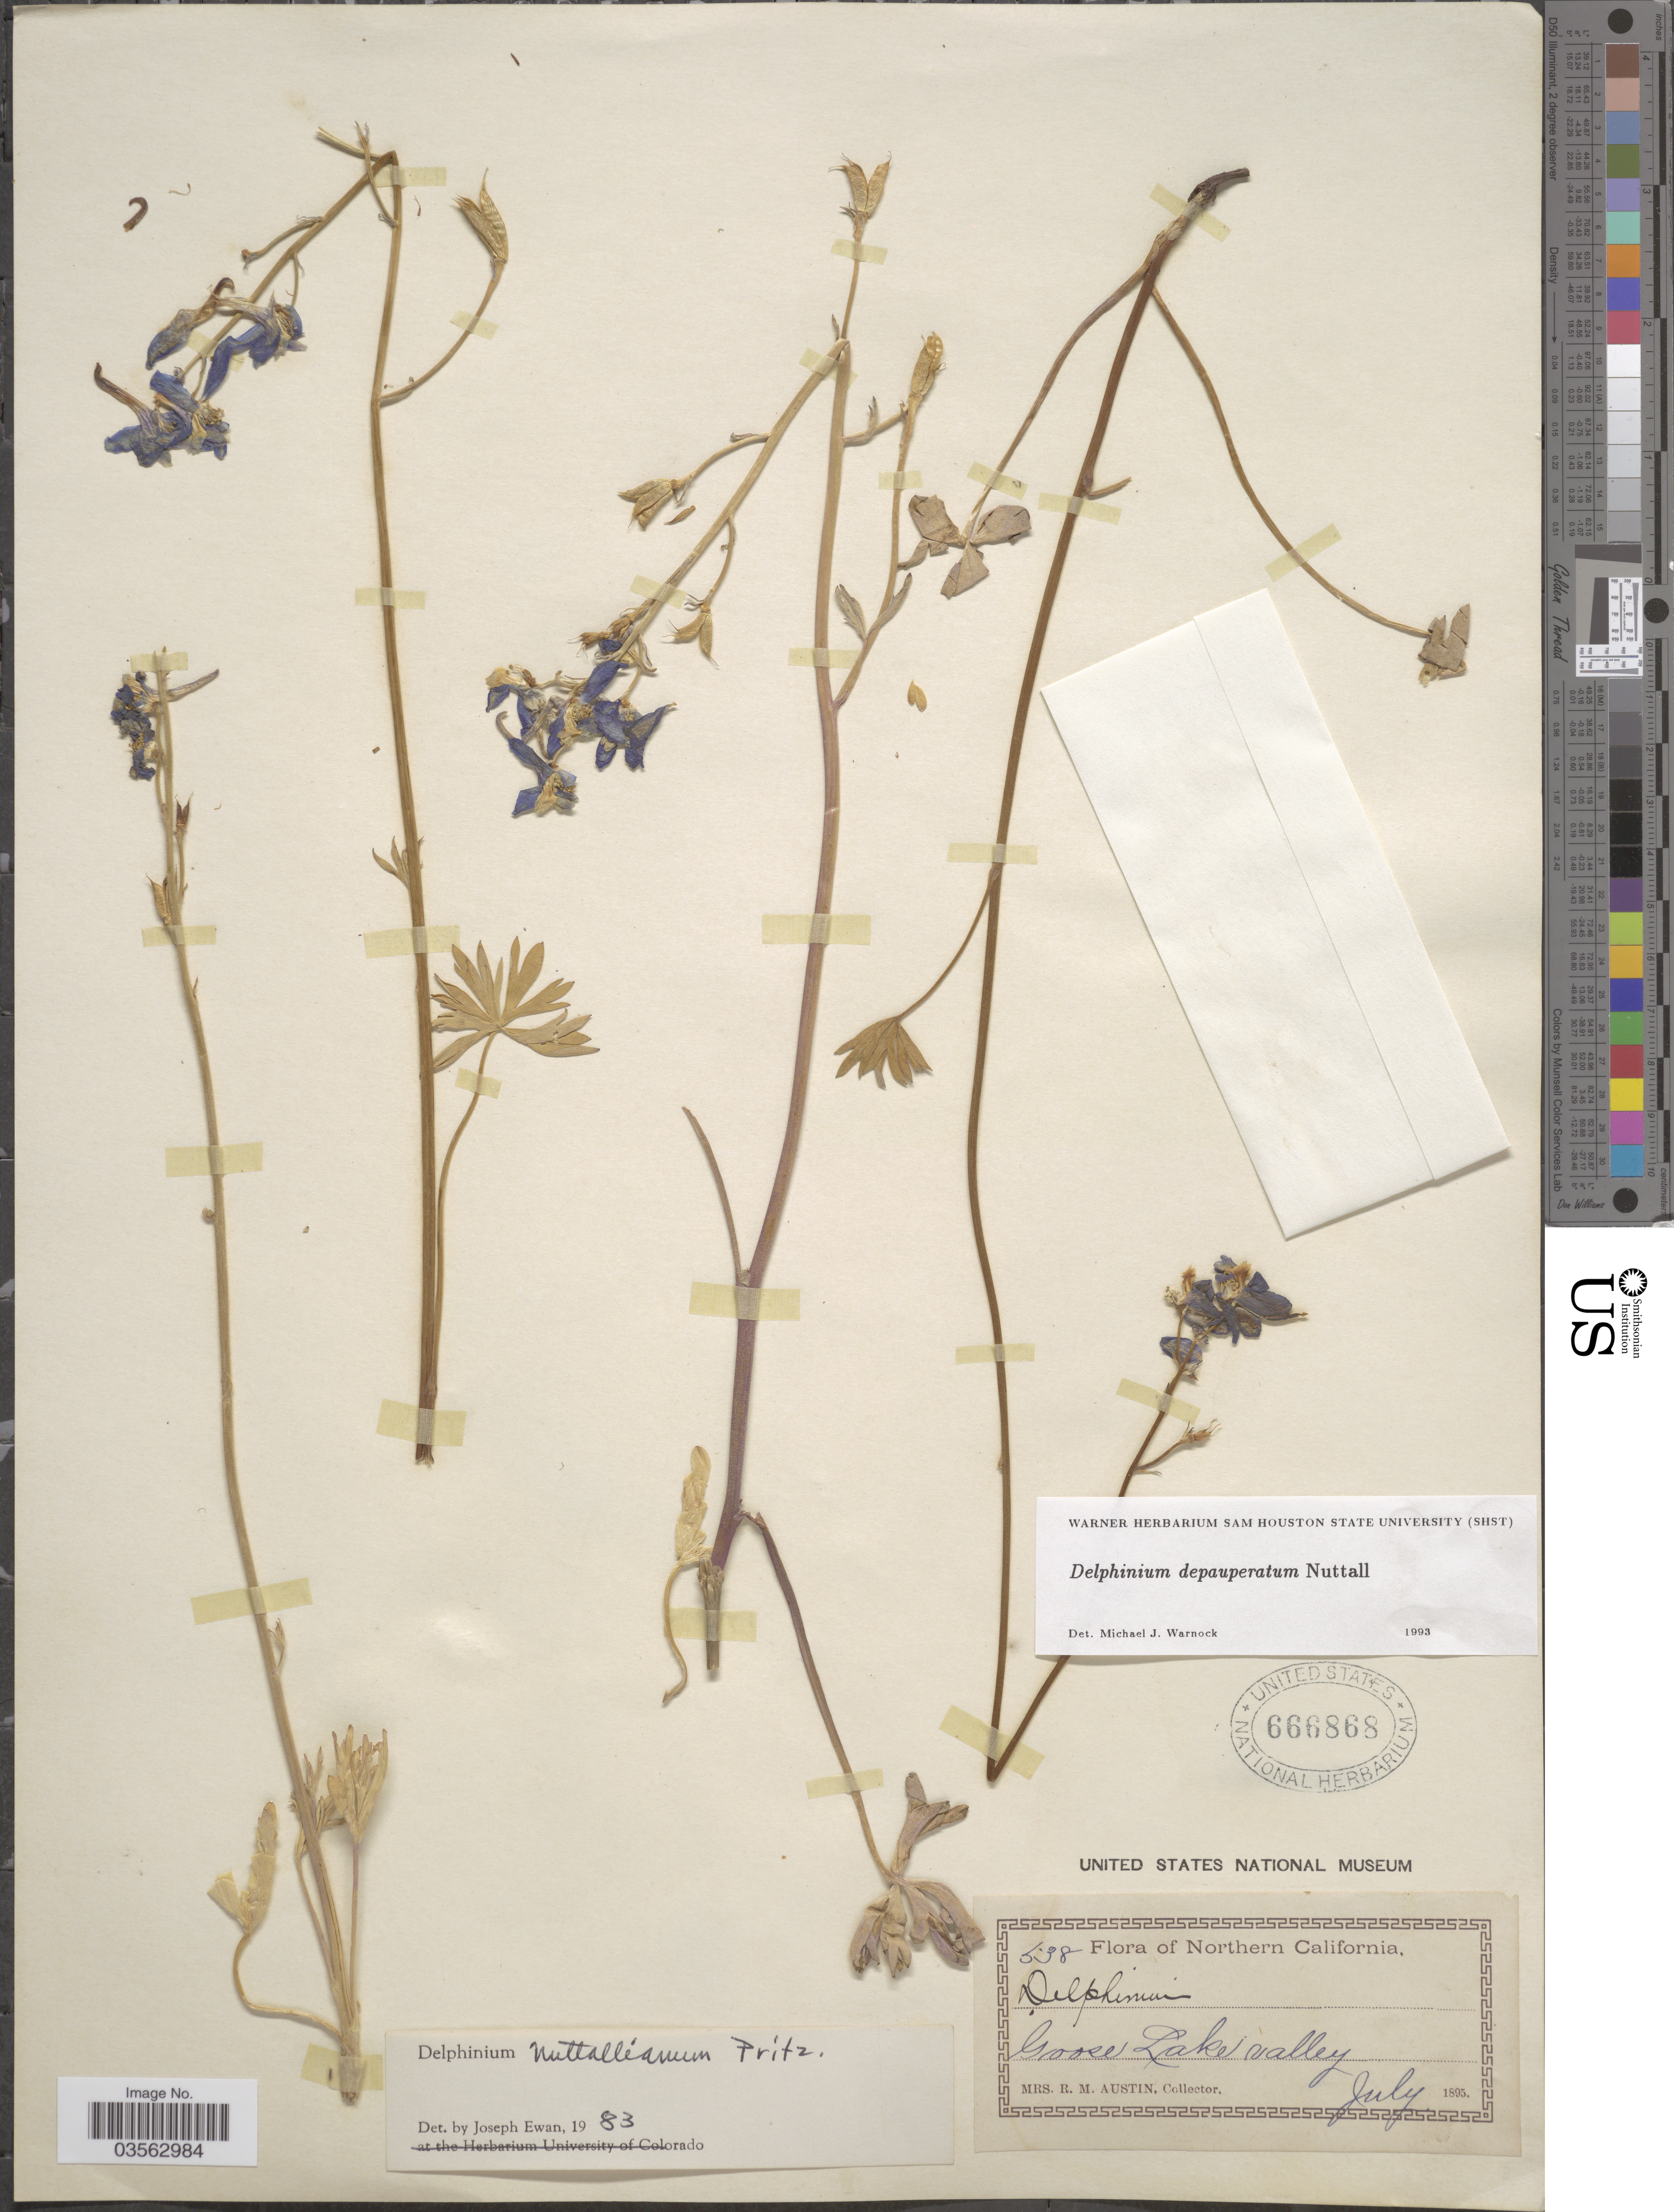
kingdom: Plantae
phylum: Tracheophyta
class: Magnoliopsida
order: Ranunculales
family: Ranunculaceae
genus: Delphinium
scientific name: Delphinium depauperatum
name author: Nutt.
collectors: R. Austin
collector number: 538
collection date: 1895-07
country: United States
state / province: California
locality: Northern California. Goose Lake valley.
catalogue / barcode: US 666868